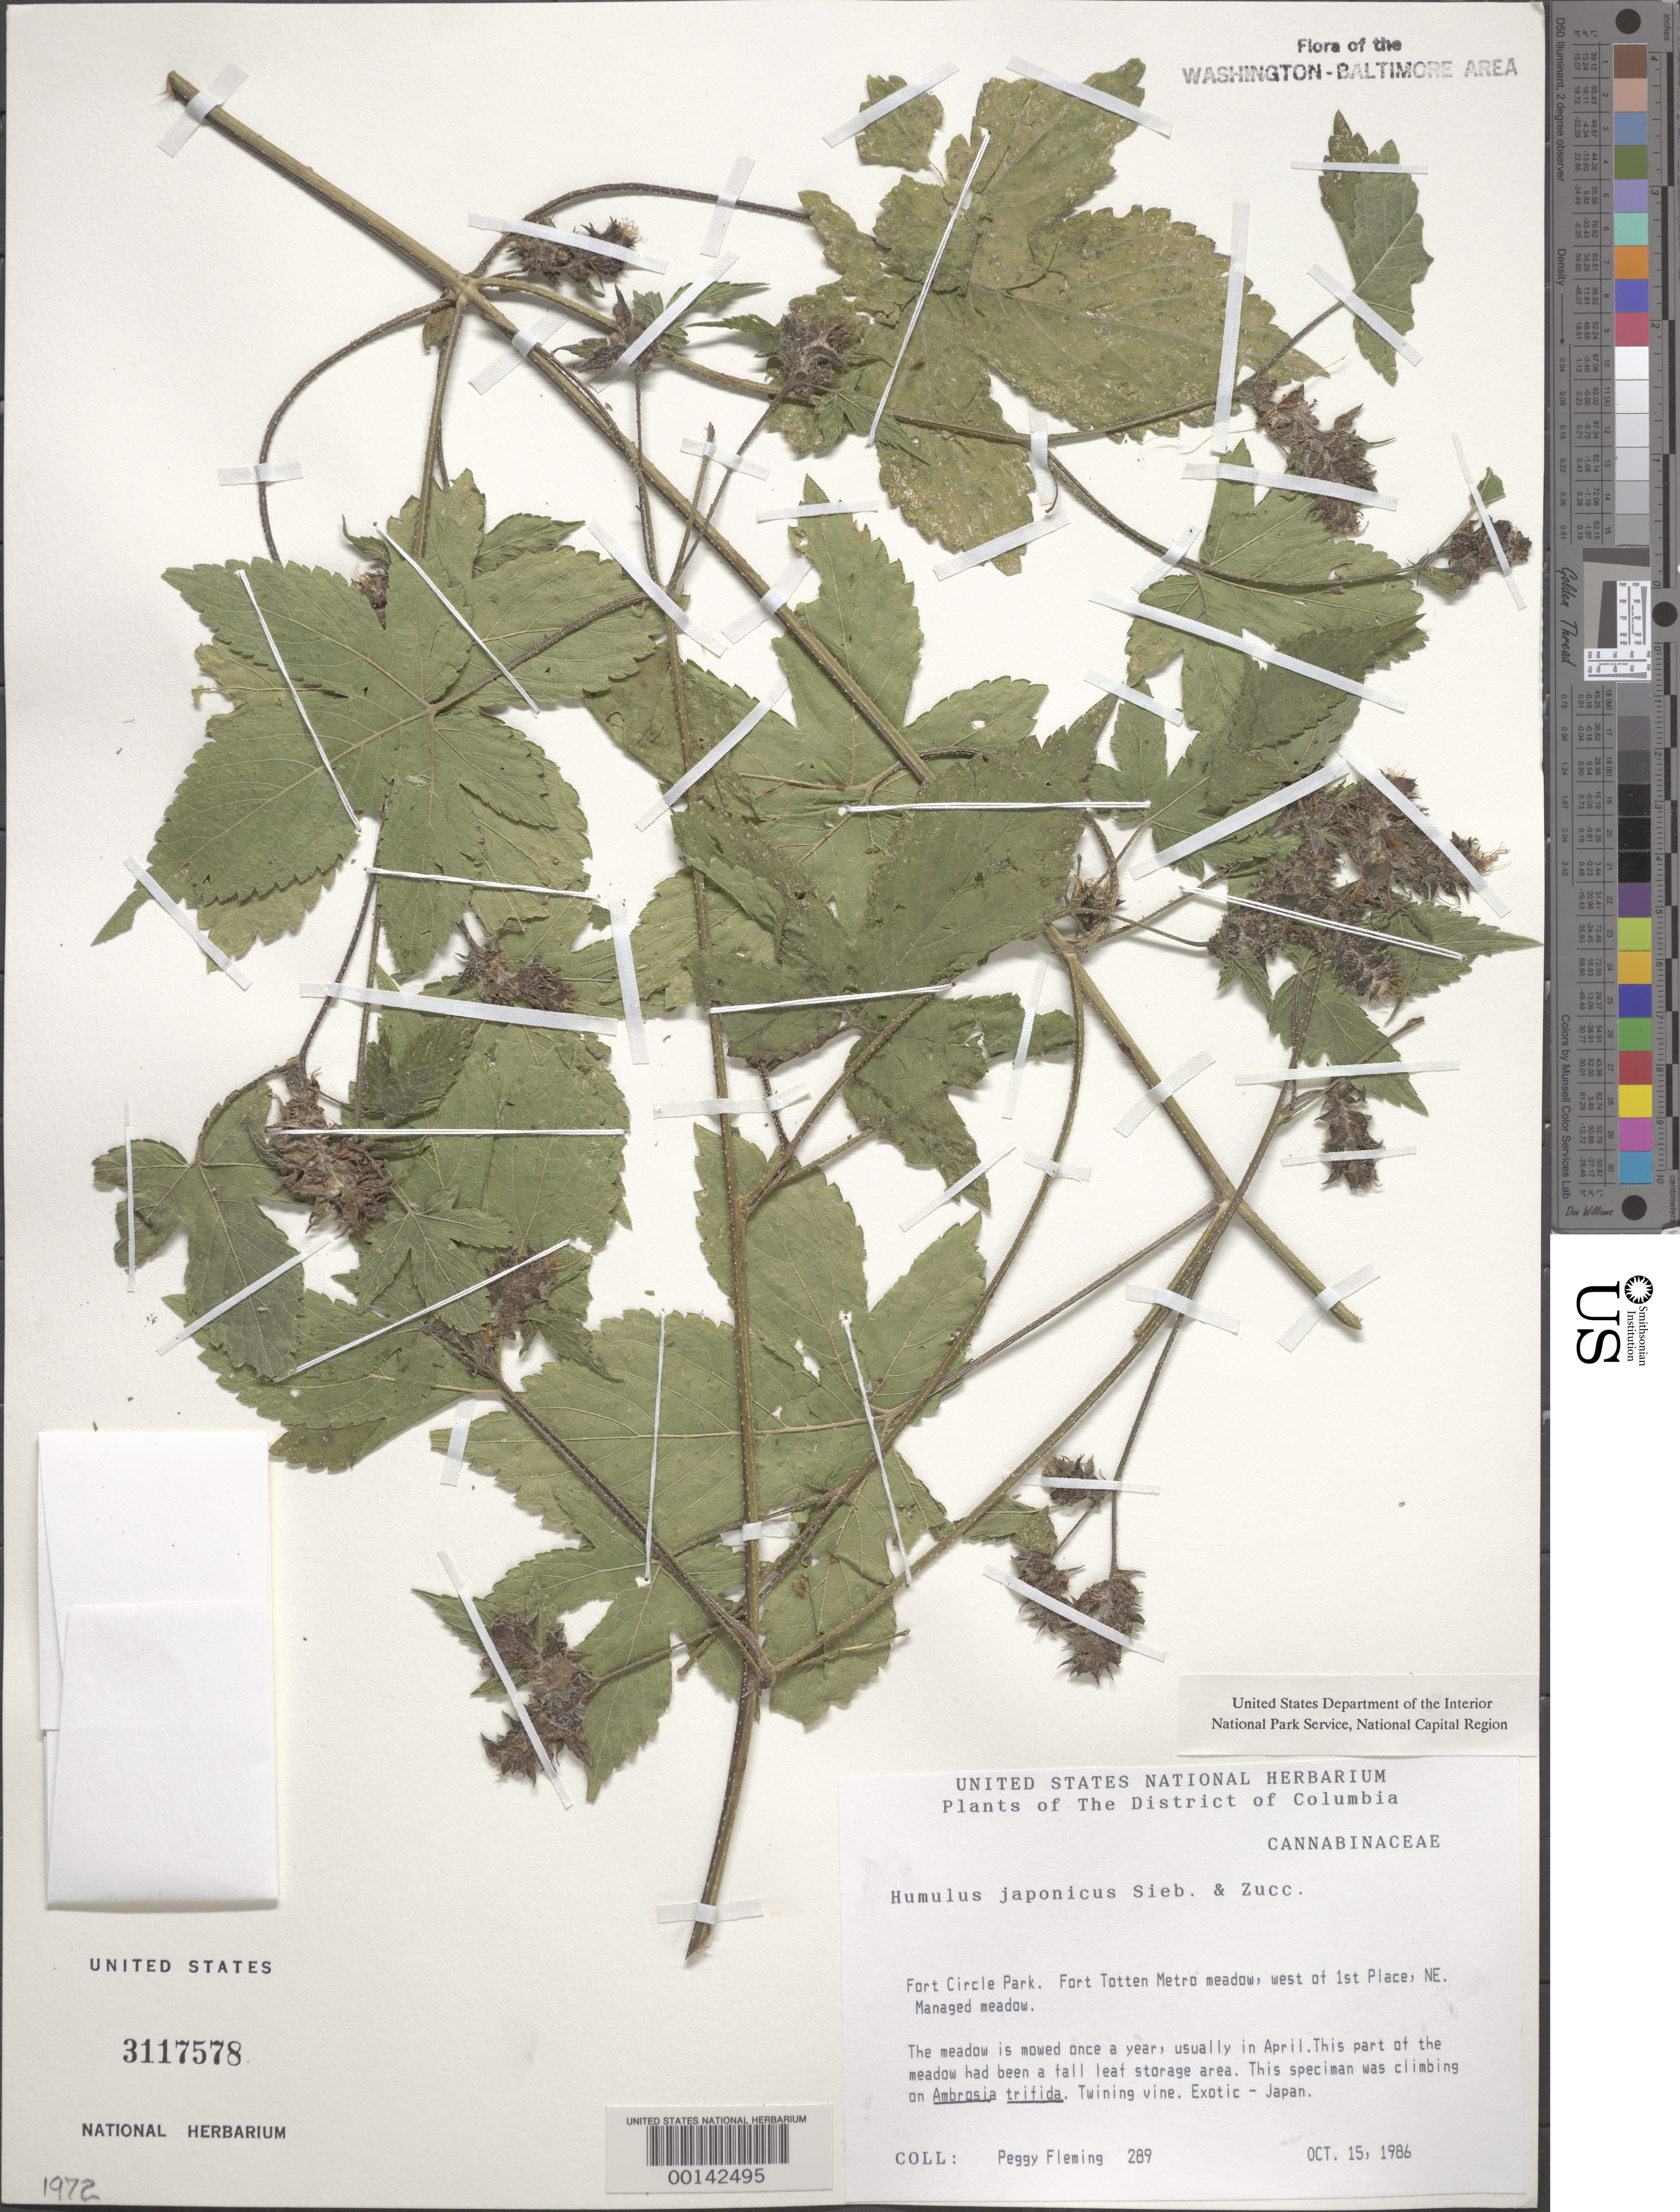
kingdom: Plantae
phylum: Tracheophyta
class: Magnoliopsida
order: Rosales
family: Cannabaceae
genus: Humulus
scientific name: Humulus japonicus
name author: Siebold & Zucc.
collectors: P. Fleming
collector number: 289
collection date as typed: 15 Oct 1986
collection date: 1986-10-15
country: United States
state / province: District of Columbia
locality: Fort Circle Park. Fort Totten Metro meadow, west of 1st Place, NE. Fort Circle Parks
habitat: Managed meadow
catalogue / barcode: US 3117578